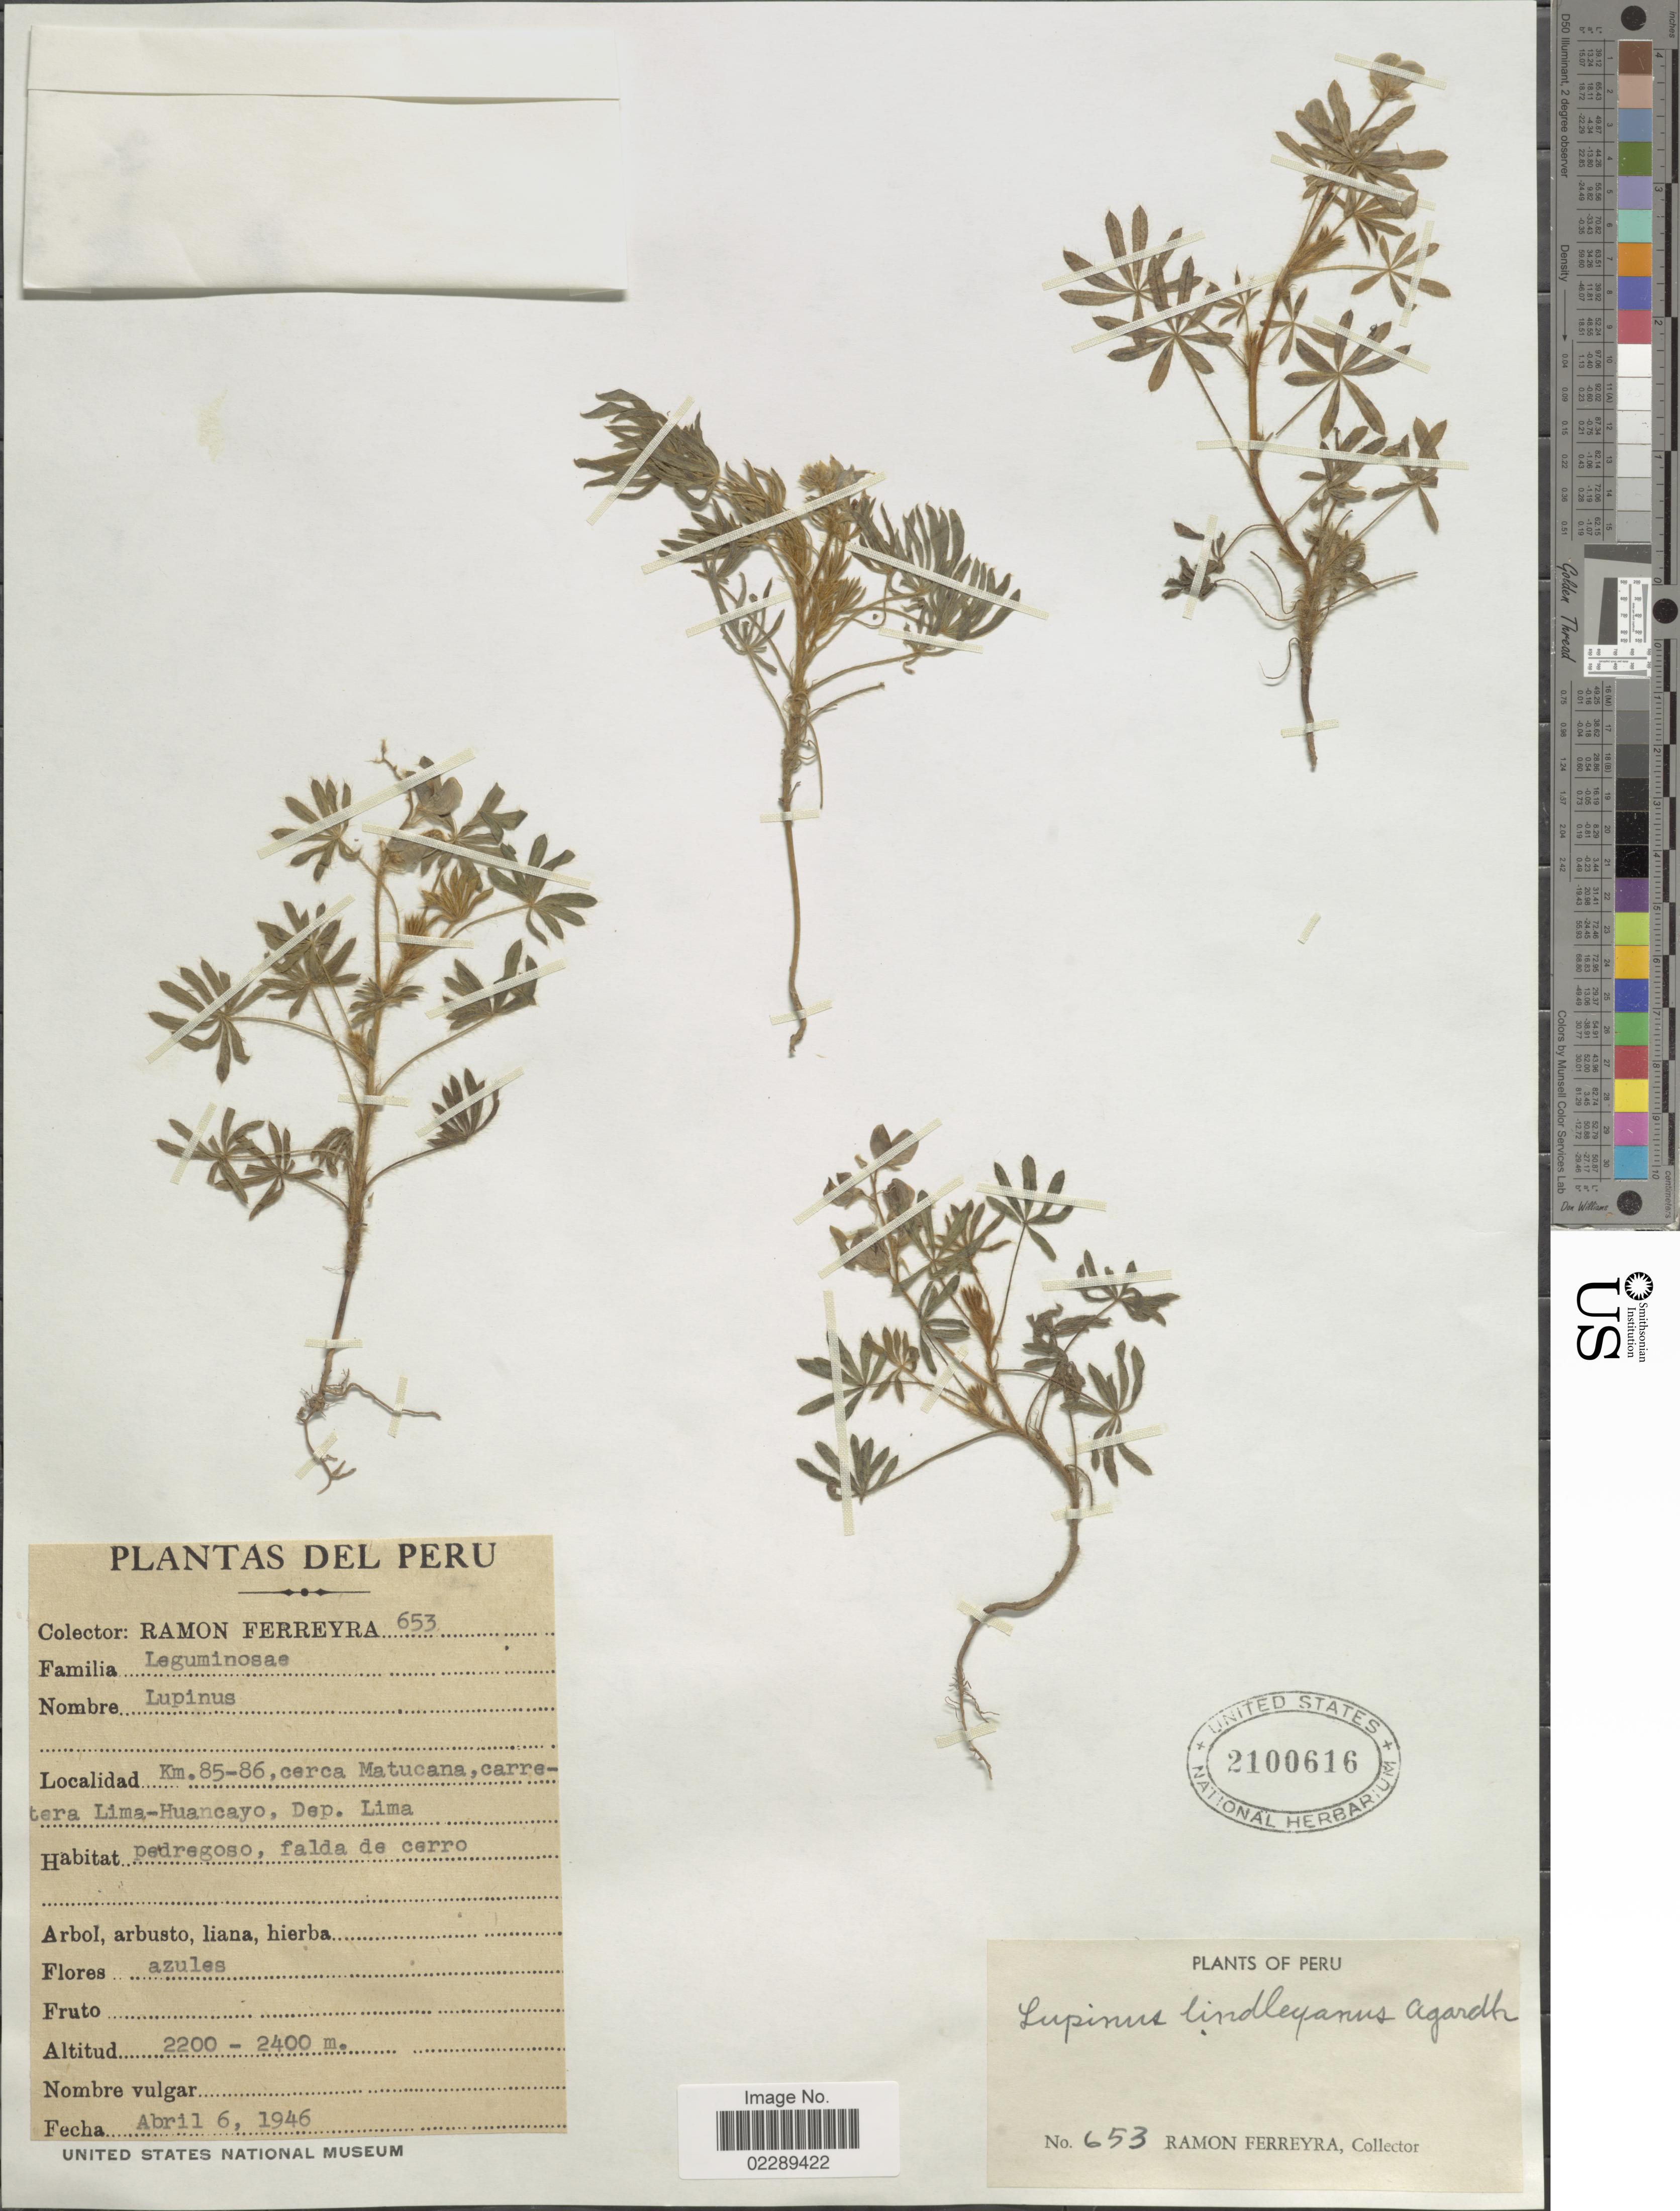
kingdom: Plantae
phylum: Tracheophyta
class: Magnoliopsida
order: Fabales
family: Fabaceae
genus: Lupinus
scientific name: Lupinus lindleyanus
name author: J. Agardh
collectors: R. A. Ferreyra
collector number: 653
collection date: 1946-04-06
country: Peru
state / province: Lima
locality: Km. 85-86, cerca Matucana, carretera Lima-Huancayo, Dep. Lima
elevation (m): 2200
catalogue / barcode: US 2100616